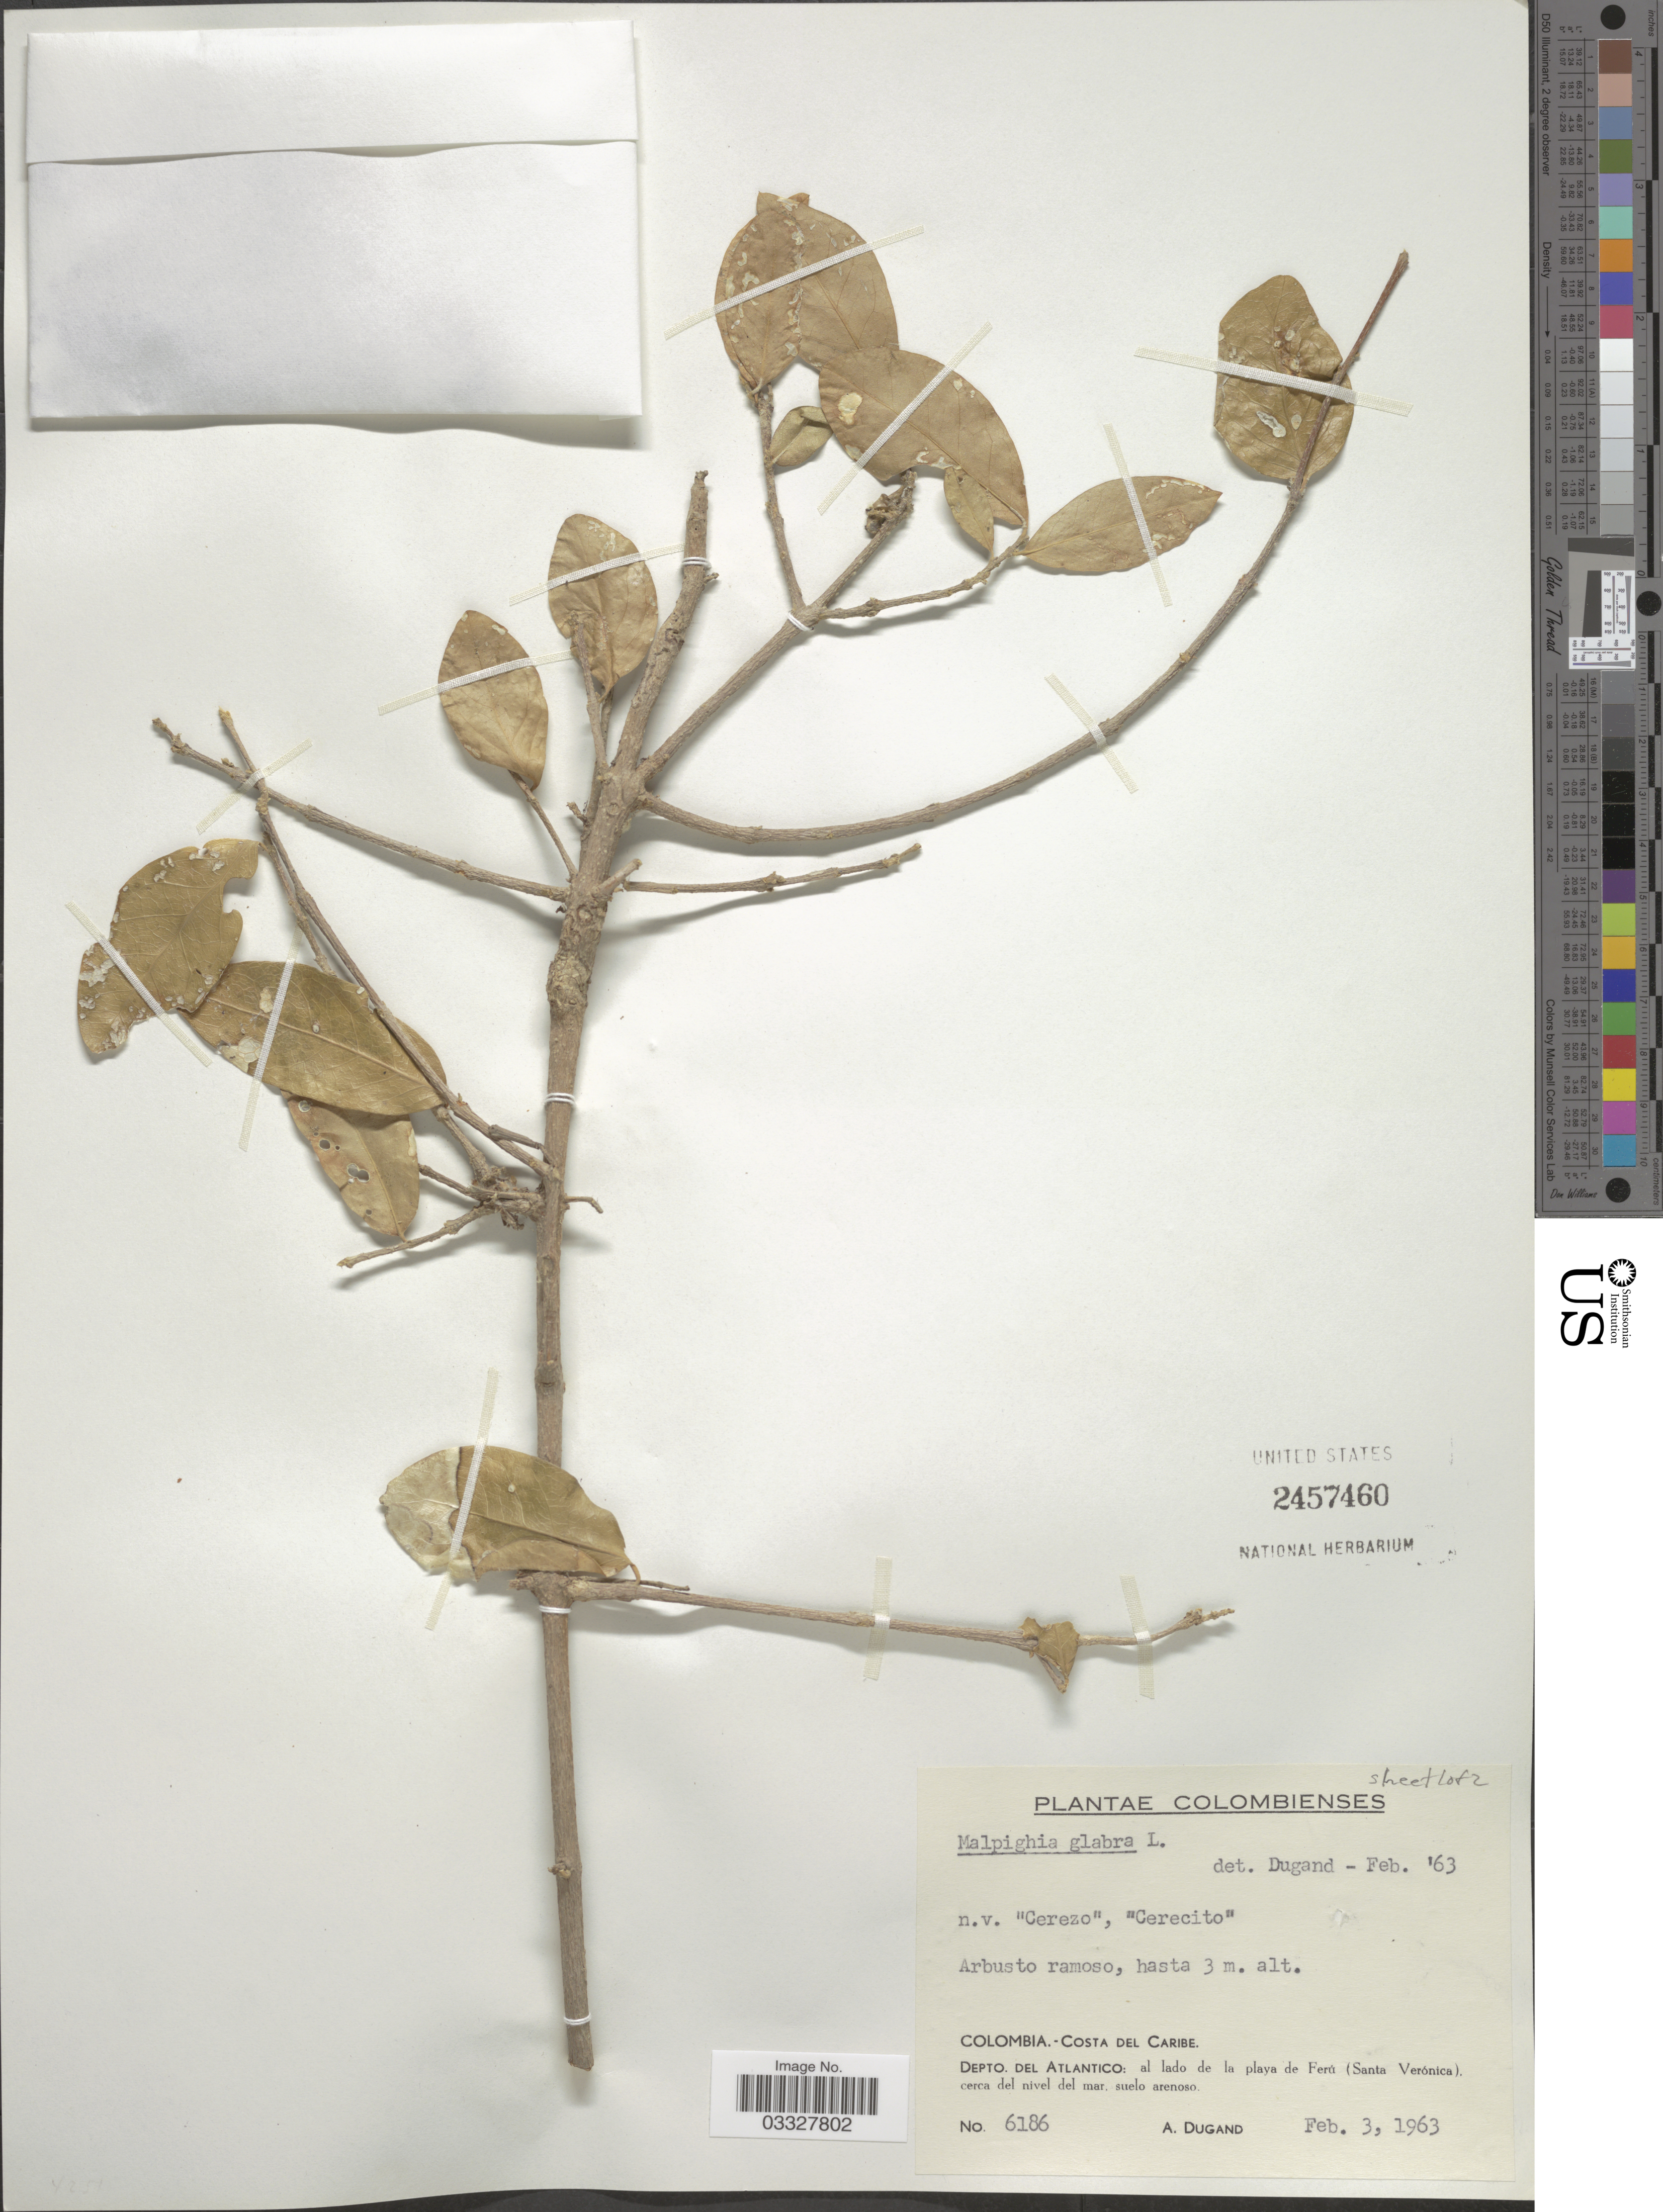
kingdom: Plantae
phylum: Tracheophyta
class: Magnoliopsida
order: Malpighiales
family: Malpighiaceae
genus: Malpighia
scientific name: Malpighia glabra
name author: L.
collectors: A. Dugand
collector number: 6186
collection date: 1963-02-03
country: Colombia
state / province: Atlántico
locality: Costa del Caribe. Depto. del Atlantico: al lado de la playa de Ferú (Santa Verónica).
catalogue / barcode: US 2457460